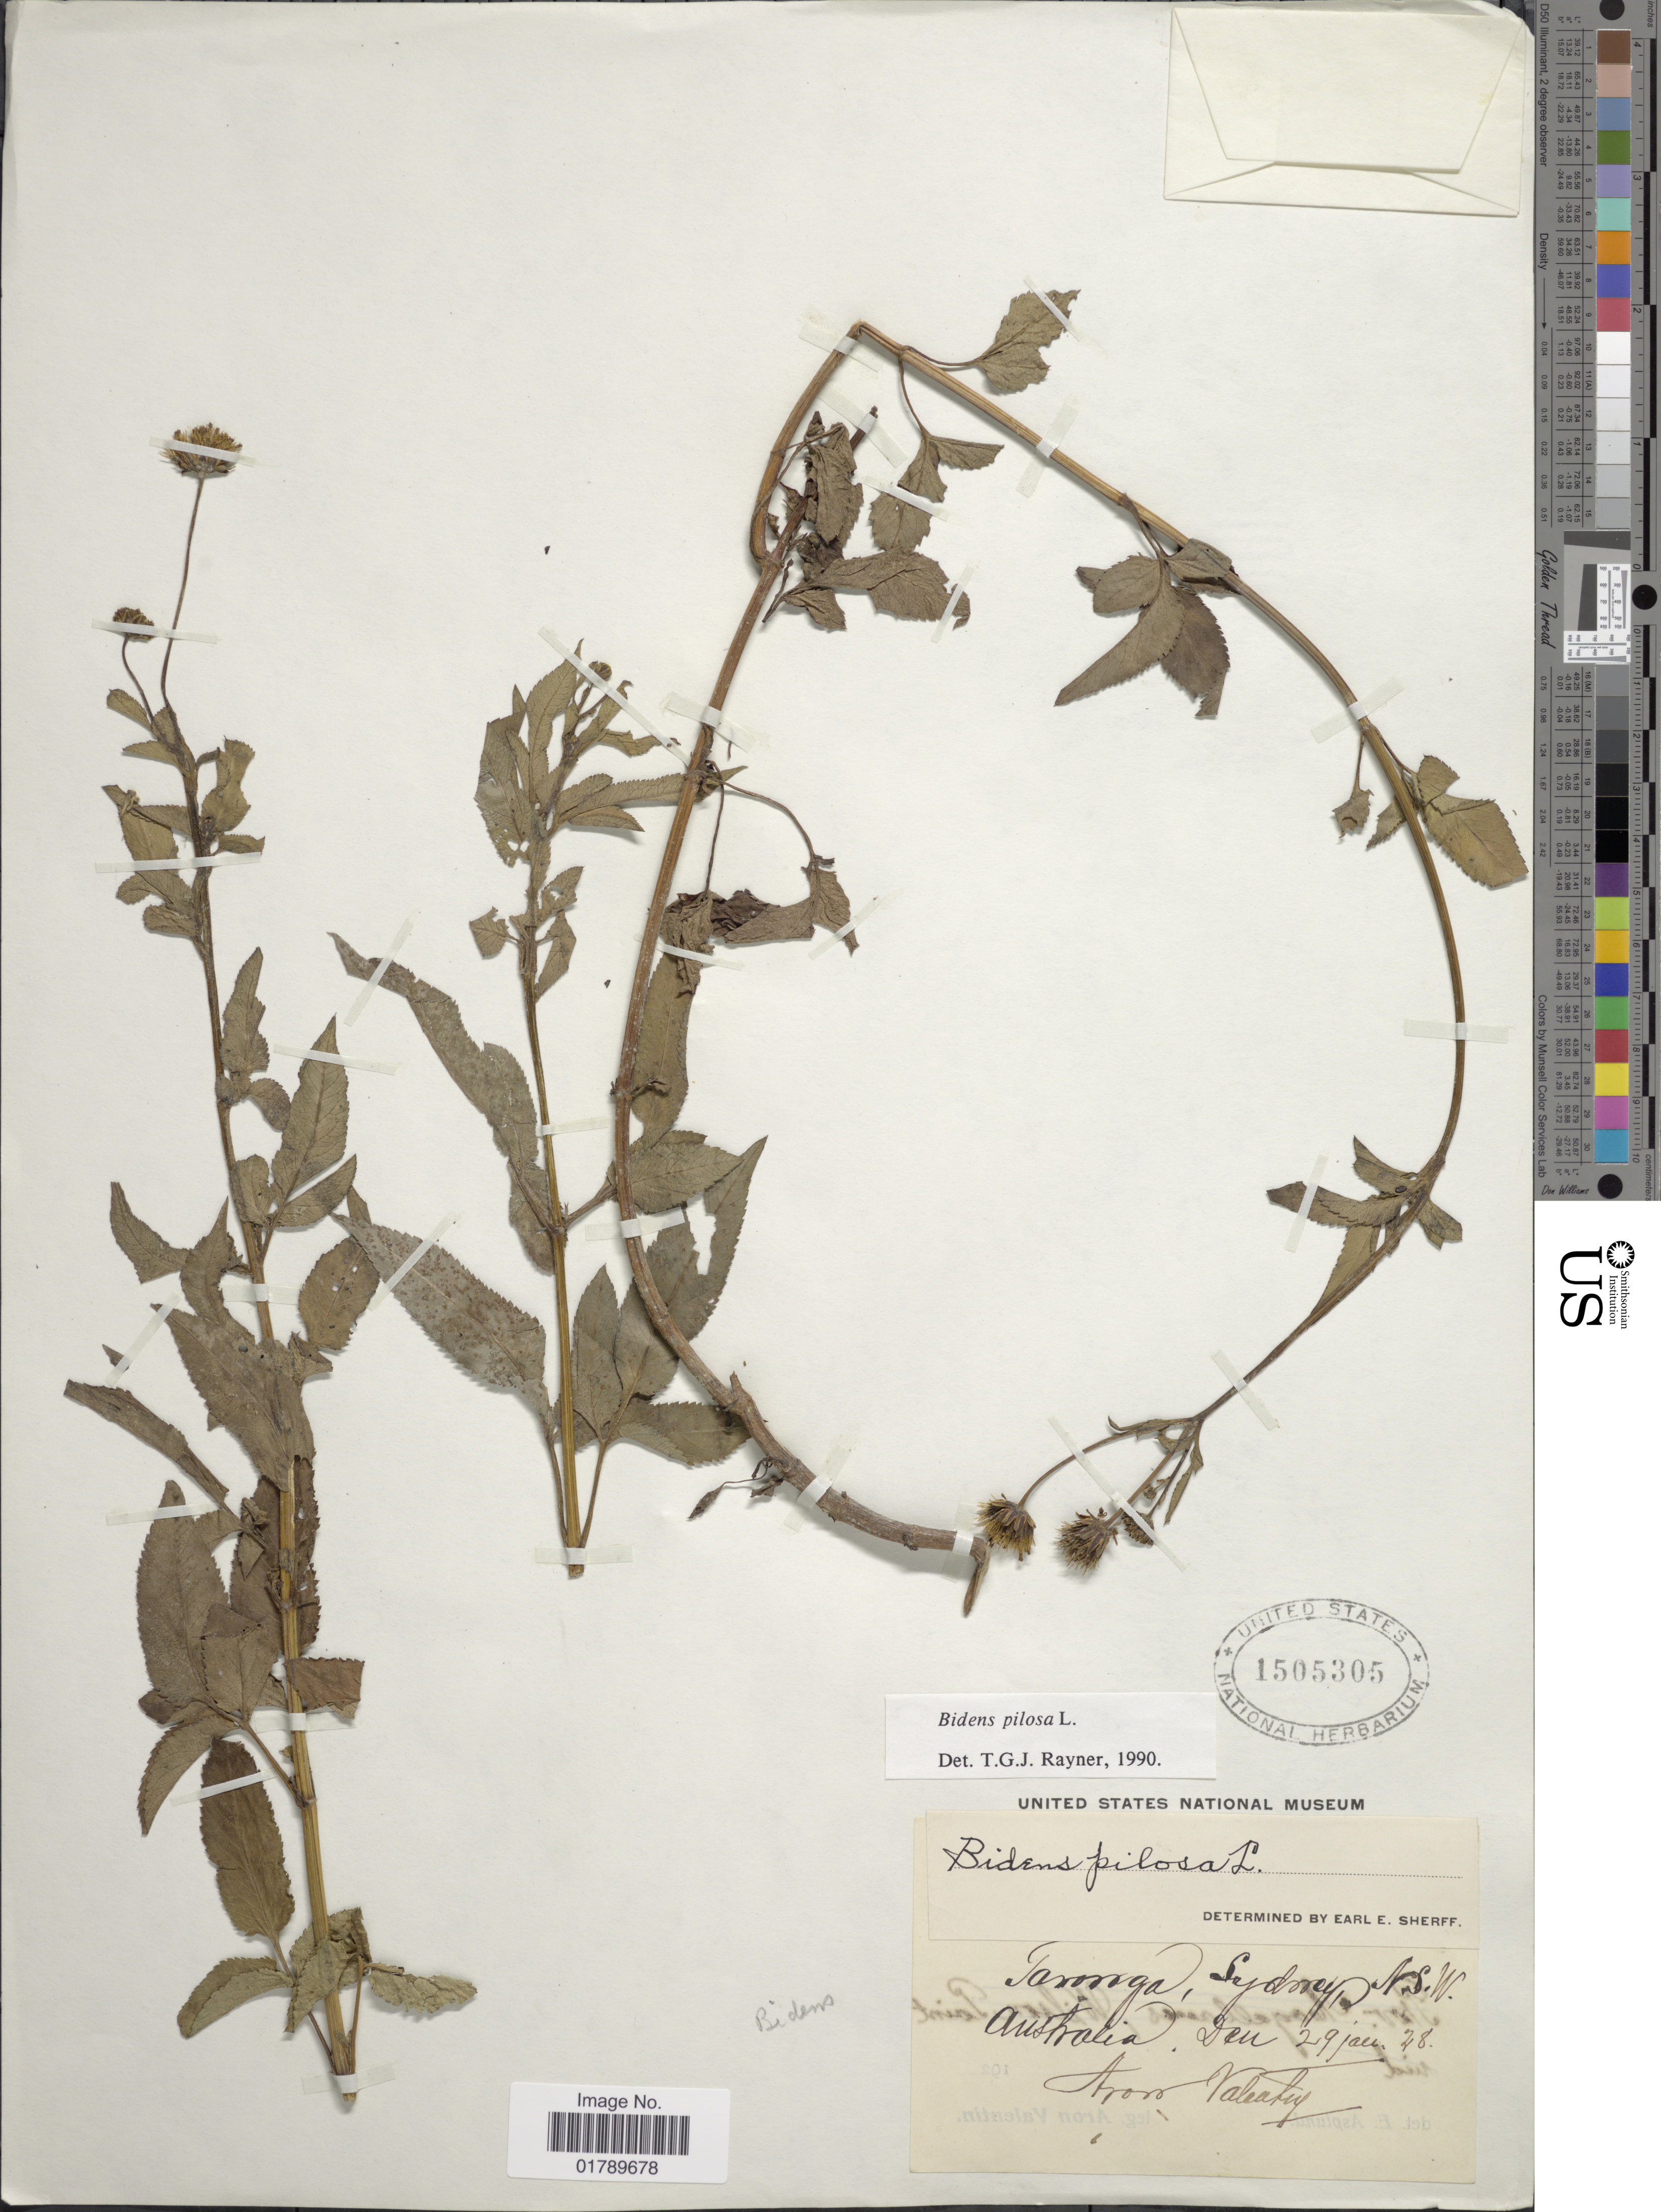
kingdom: Plantae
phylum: Tracheophyta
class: Magnoliopsida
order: Asterales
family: Asteraceae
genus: Bidens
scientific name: Bidens pilosa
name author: L.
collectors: A. Valentin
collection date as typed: Transcribed d/m/y: 29/1/48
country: Australia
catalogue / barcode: US 1505305